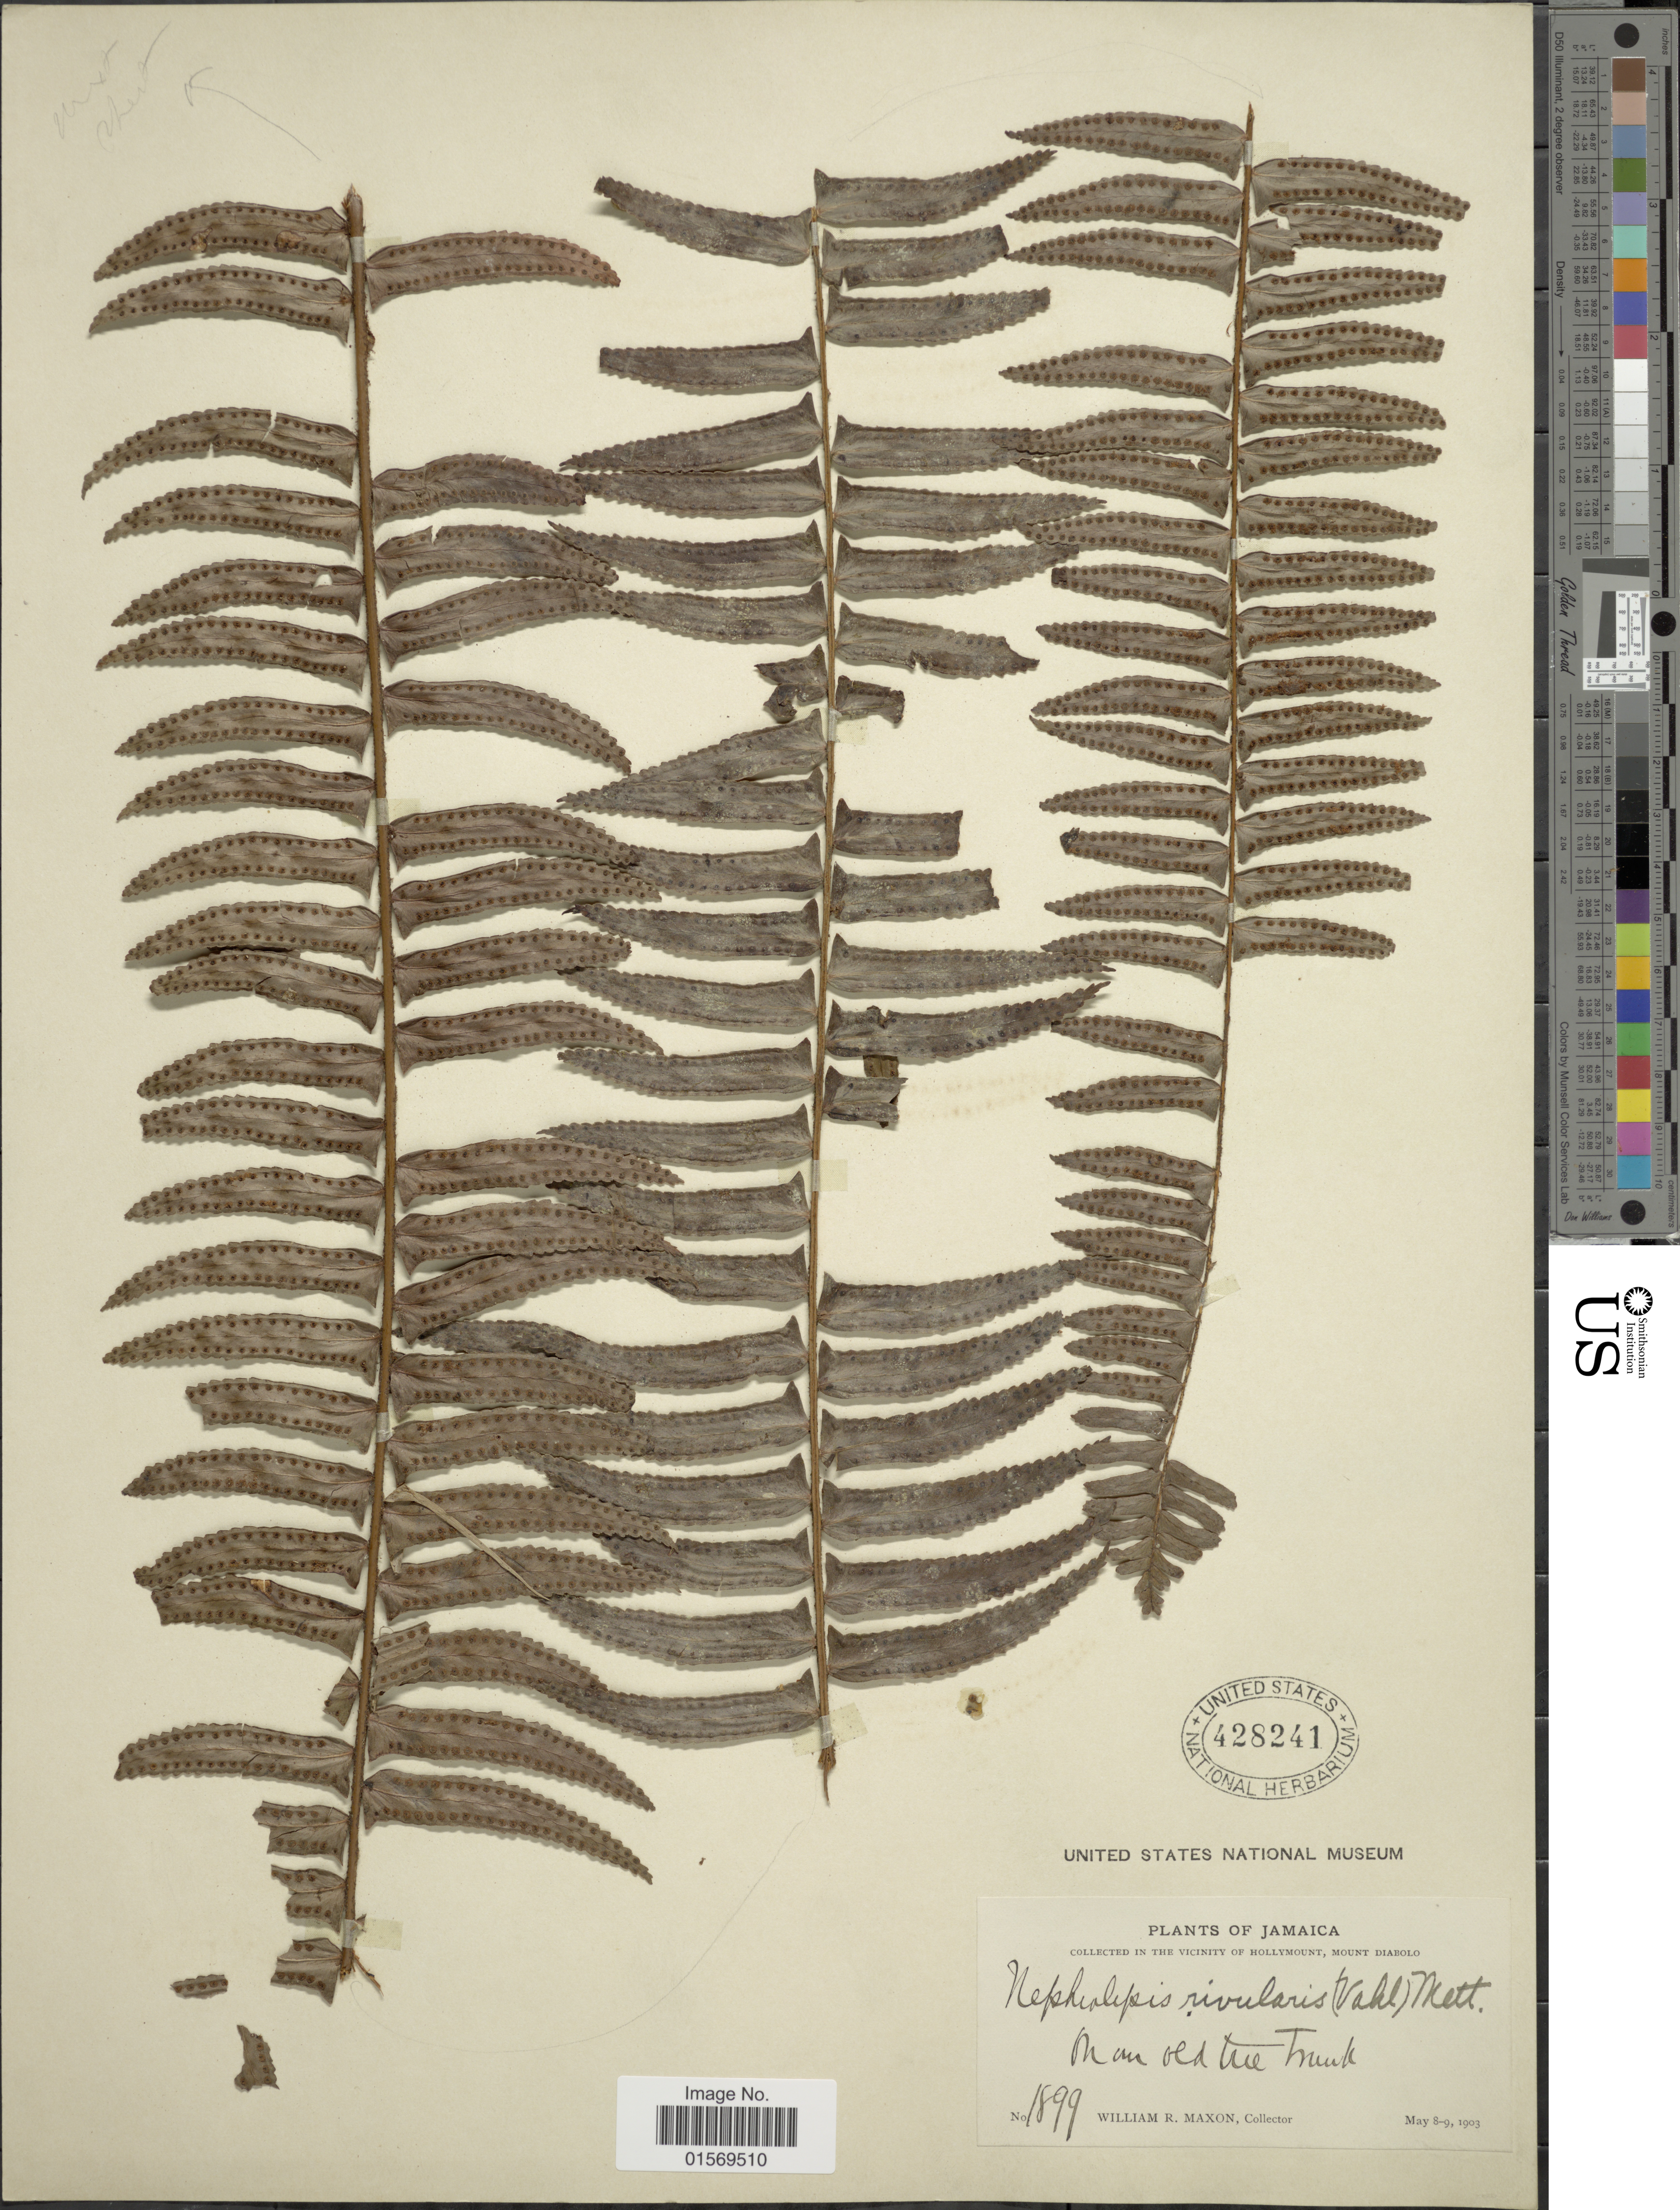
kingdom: Plantae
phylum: Tracheophyta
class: Polypodiopsida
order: Polypodiales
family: Nephrolepidaceae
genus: Nephrolepis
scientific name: Nephrolepis rivularis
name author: (Vahl) Mett. ex Krug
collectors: W. R. Maxon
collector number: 1899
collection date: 1903-05-08/1903-05-09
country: Jamaica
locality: Jamaica, Vicinity of Hollymount, Mount Diablo.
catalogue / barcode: US 428241